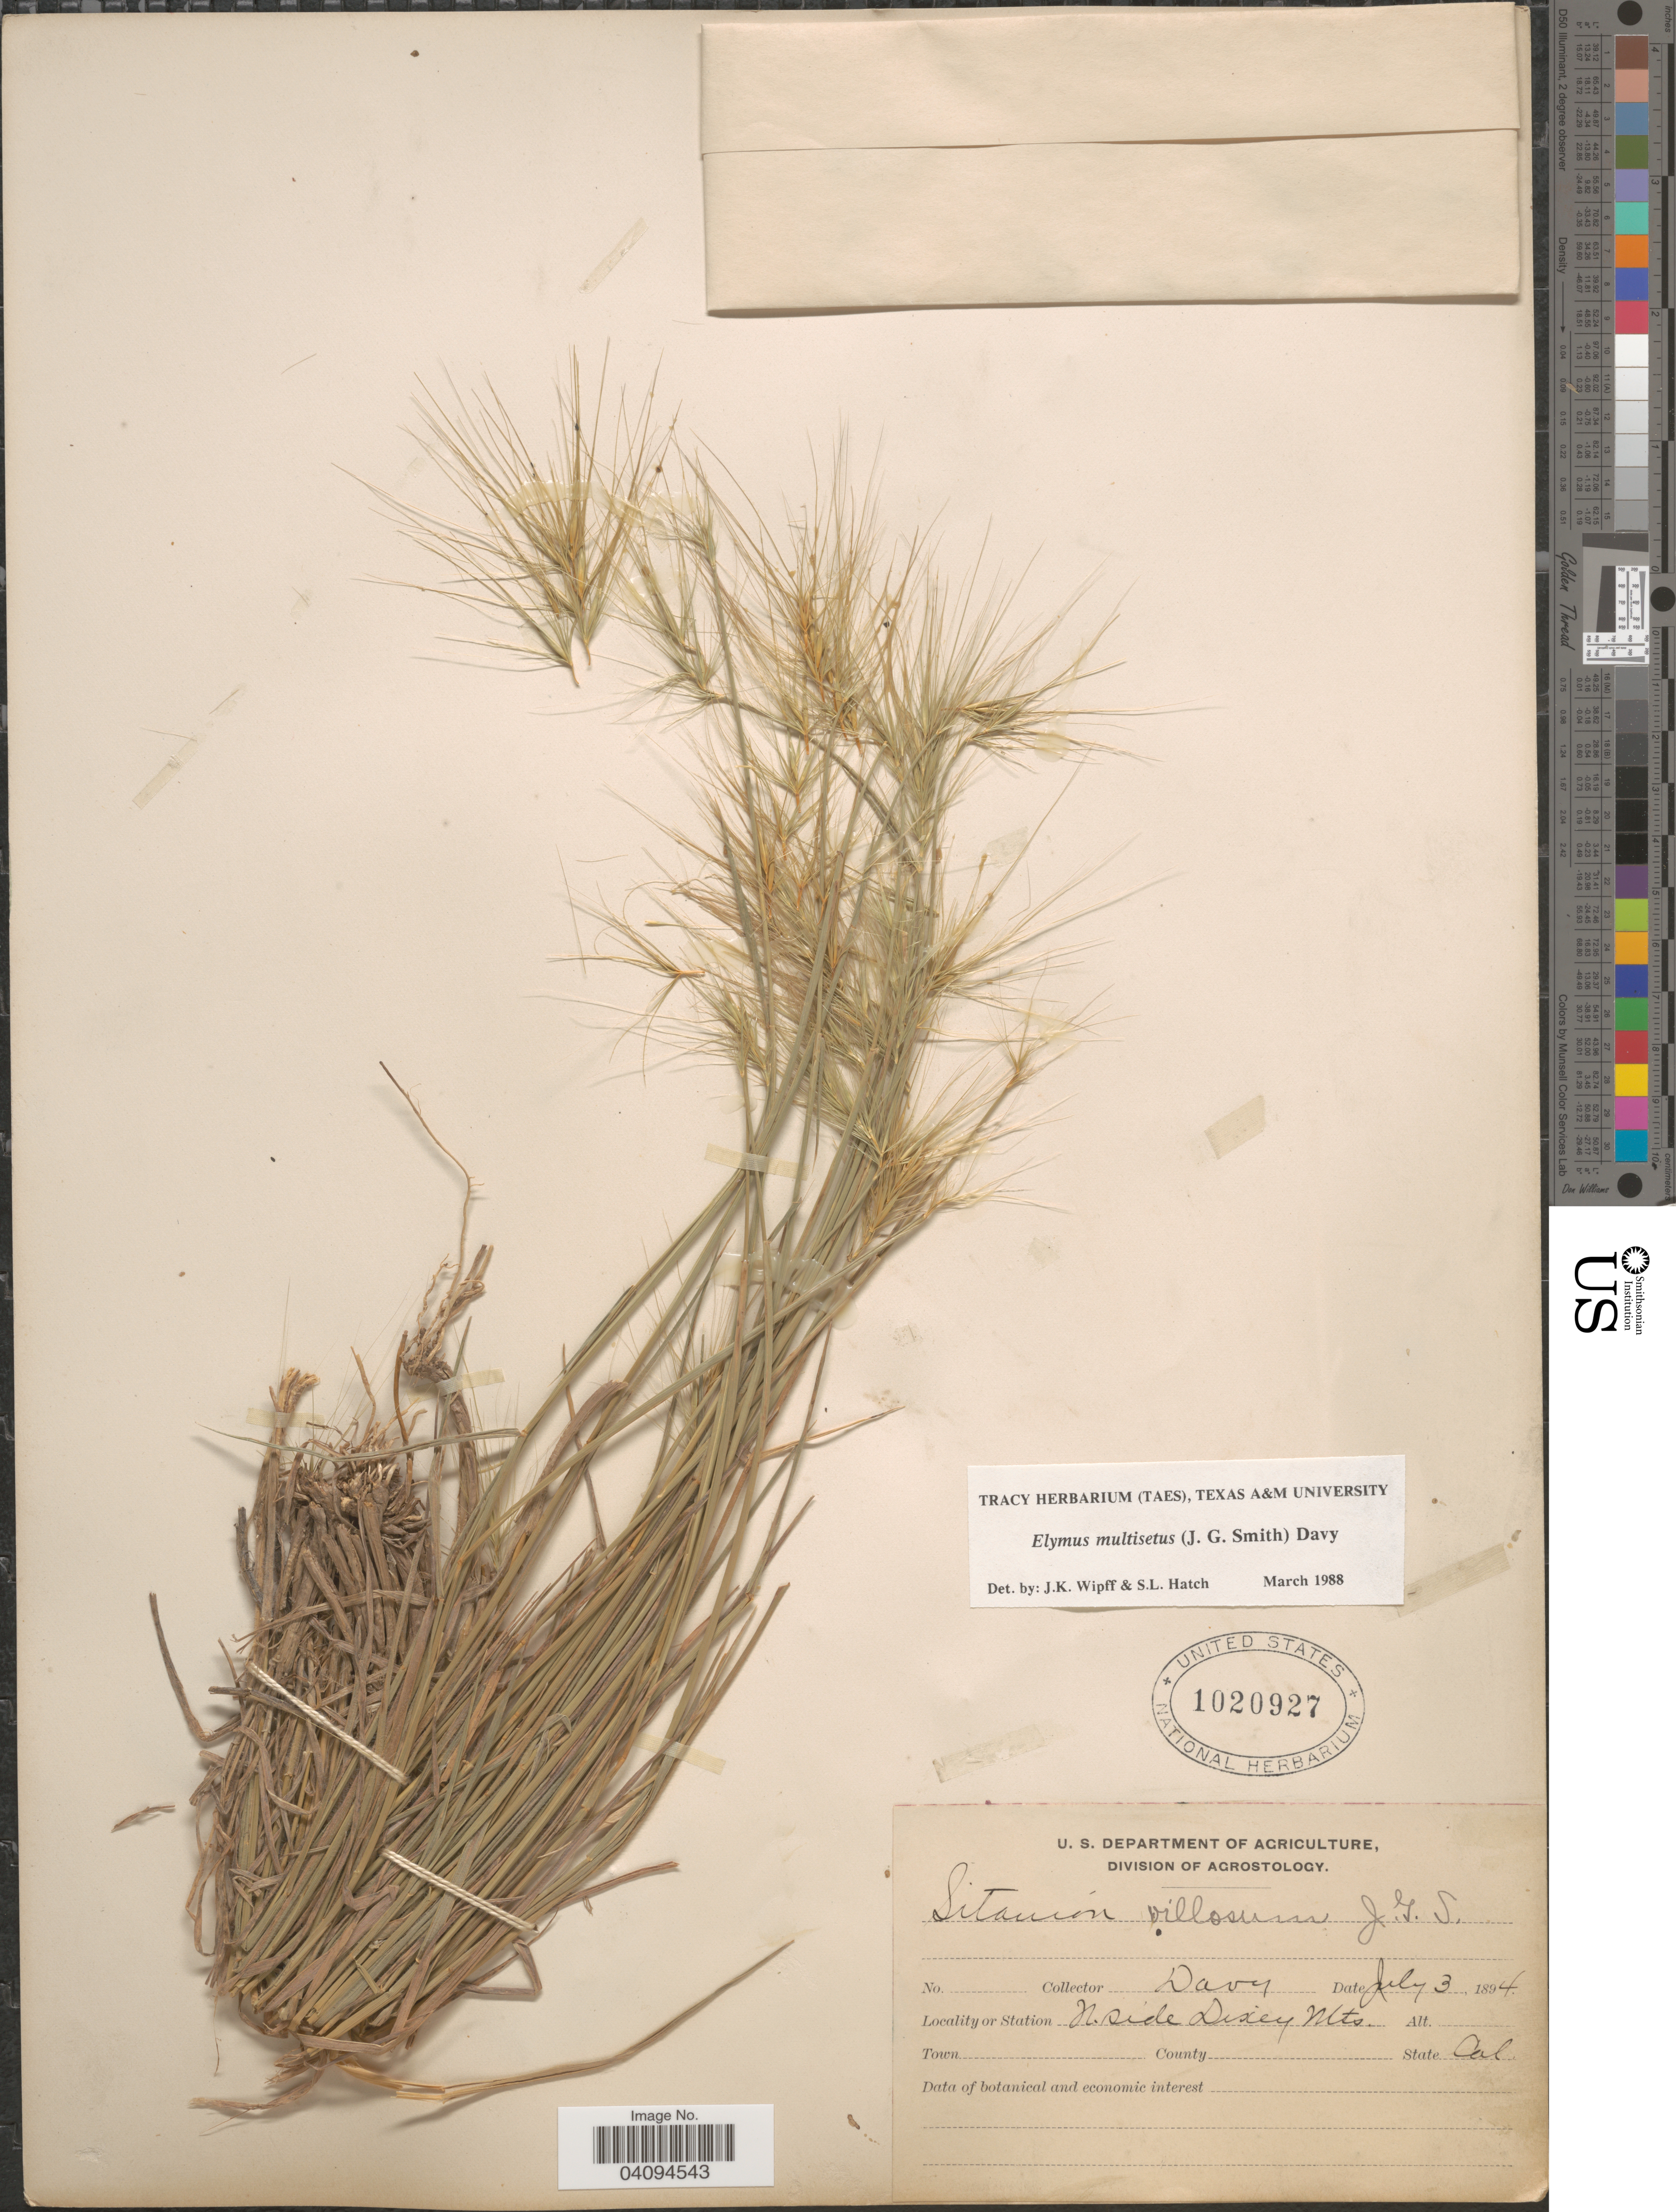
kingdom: Plantae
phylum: Tracheophyta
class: Liliopsida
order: Poales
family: Poaceae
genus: Elymus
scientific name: Elymus multisetus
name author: (J.G. Sm.) Burtt Davy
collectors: Davy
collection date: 1894-07-03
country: United States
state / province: California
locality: Station N. side Dixey Mts.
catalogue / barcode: US 1020927